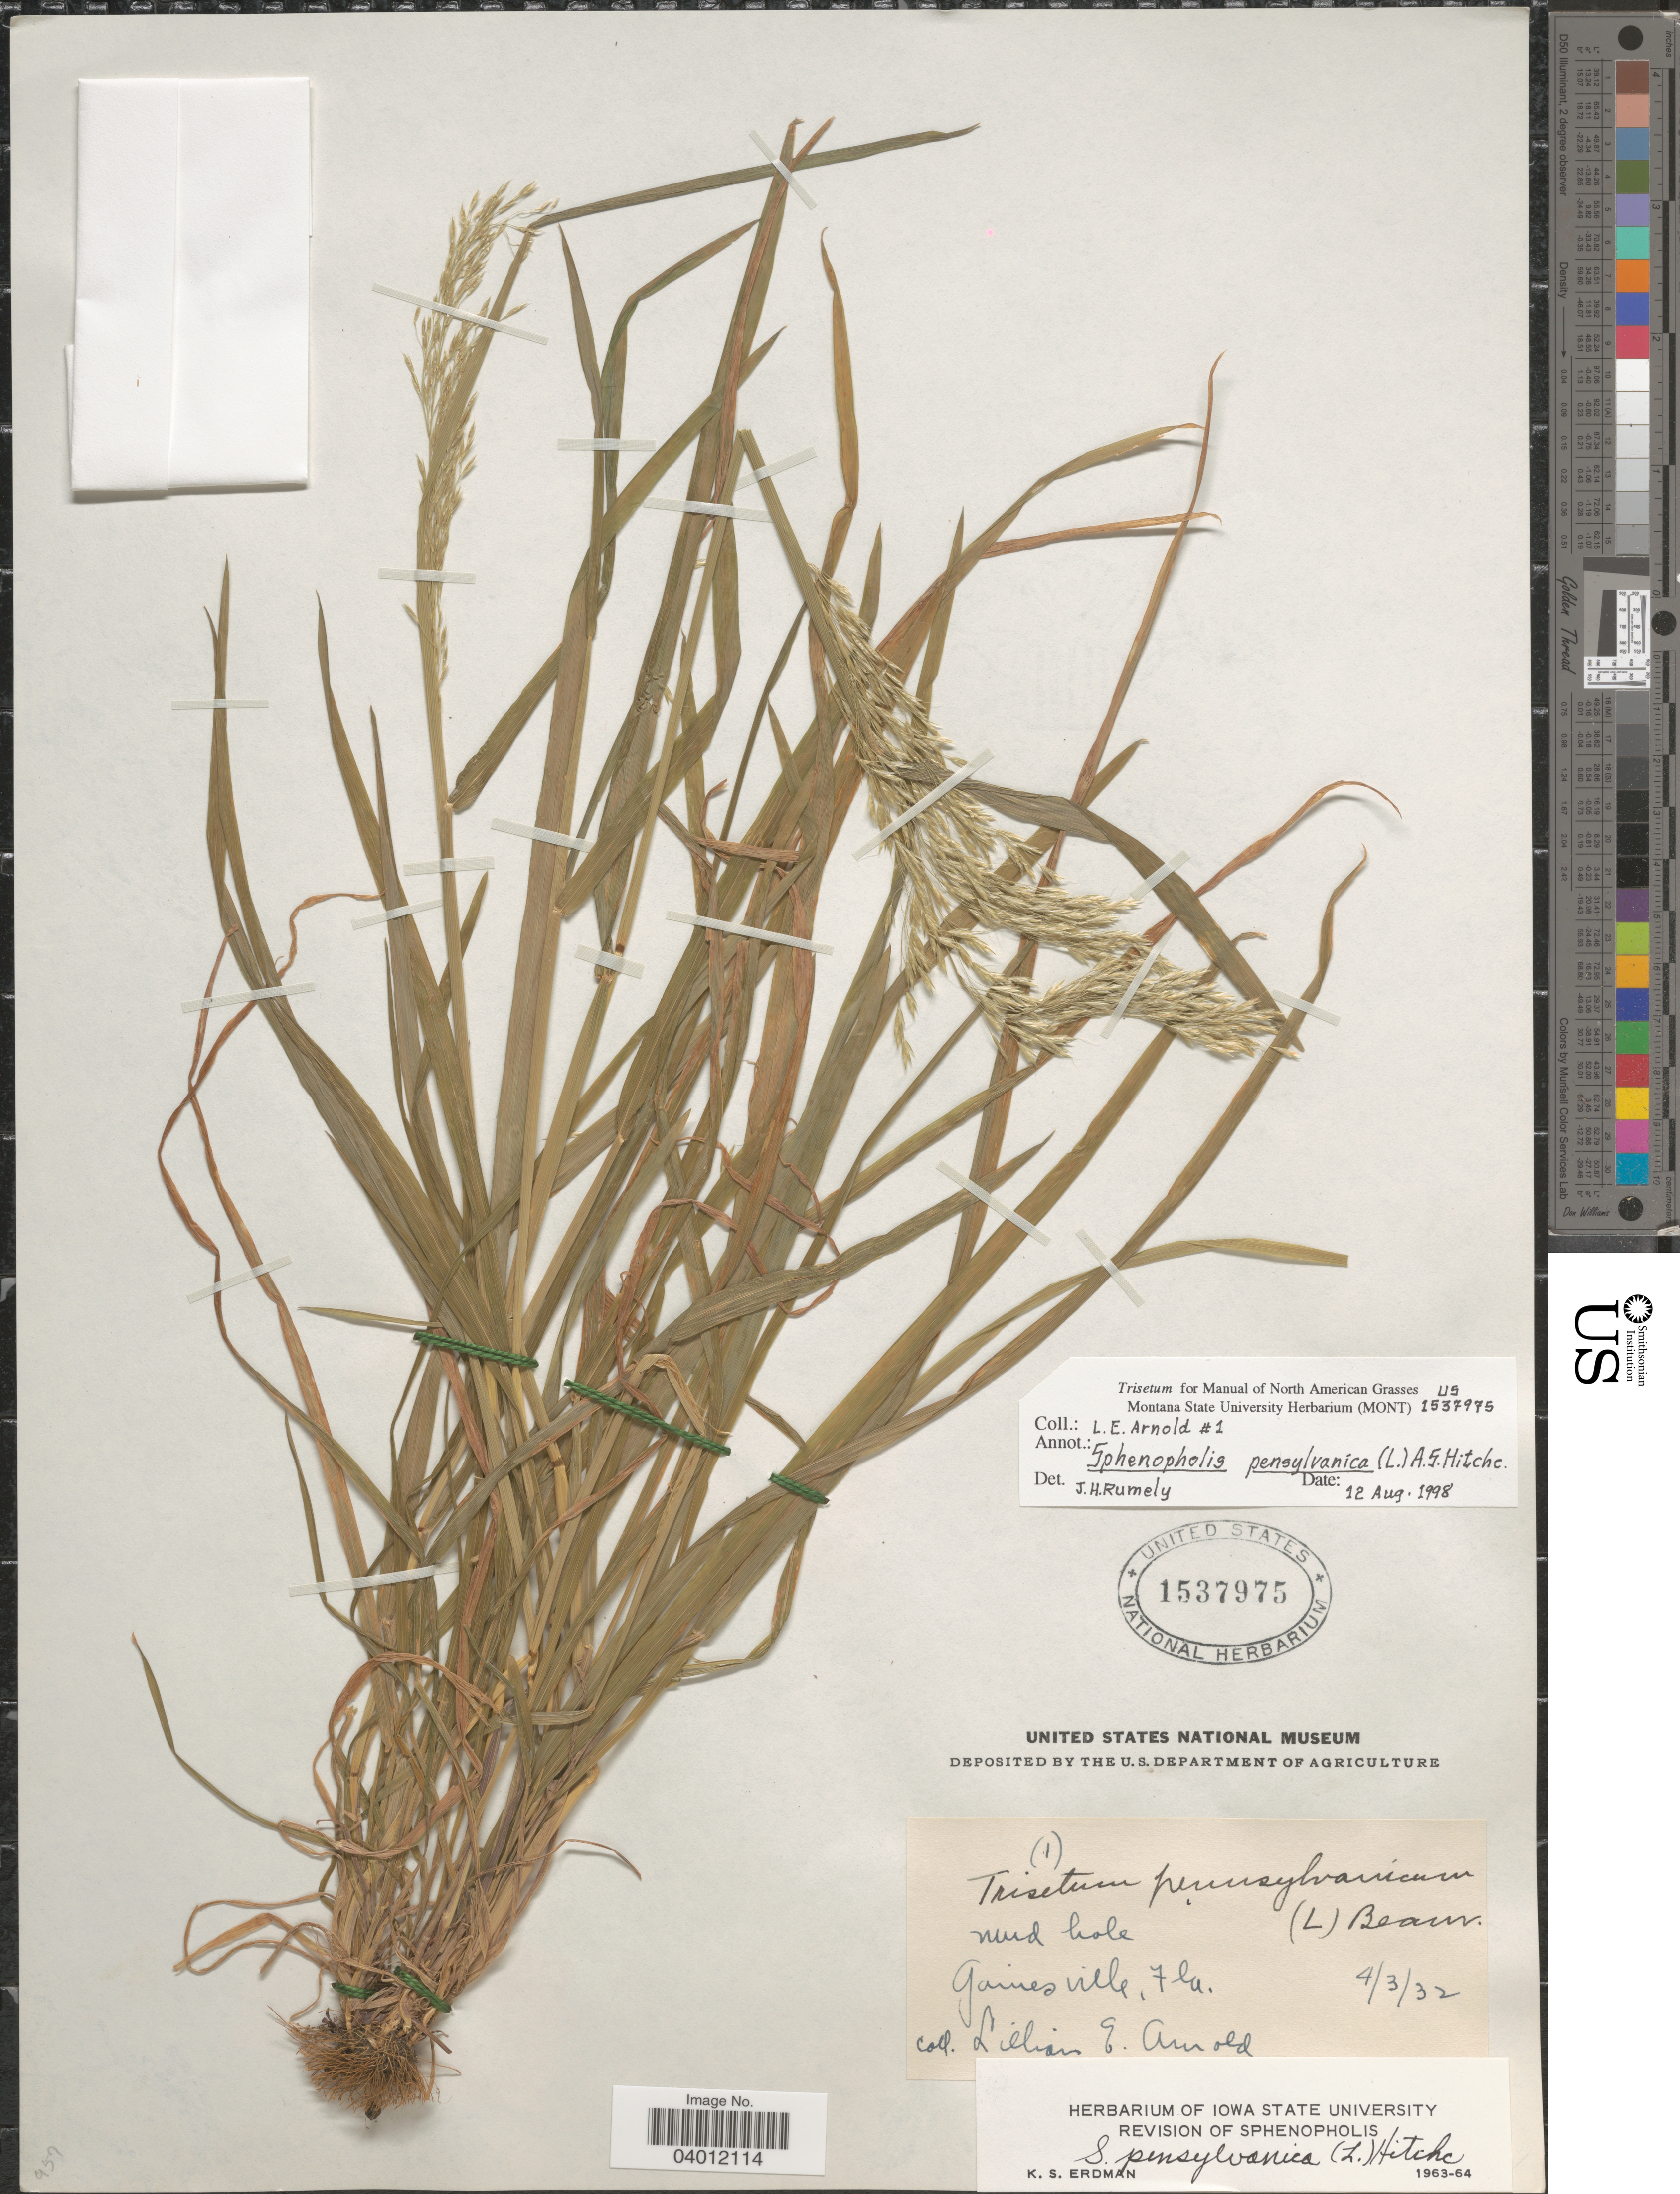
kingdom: Plantae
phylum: Tracheophyta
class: Liliopsida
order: Poales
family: Poaceae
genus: Sphenopholis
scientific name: Sphenopholis pensylvanica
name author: (L.) Hitchc.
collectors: L. E. Arnold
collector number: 1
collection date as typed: Transcribed d/m/y: 3/4/32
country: United States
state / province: Florida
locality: Gainesville.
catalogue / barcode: US 1537975